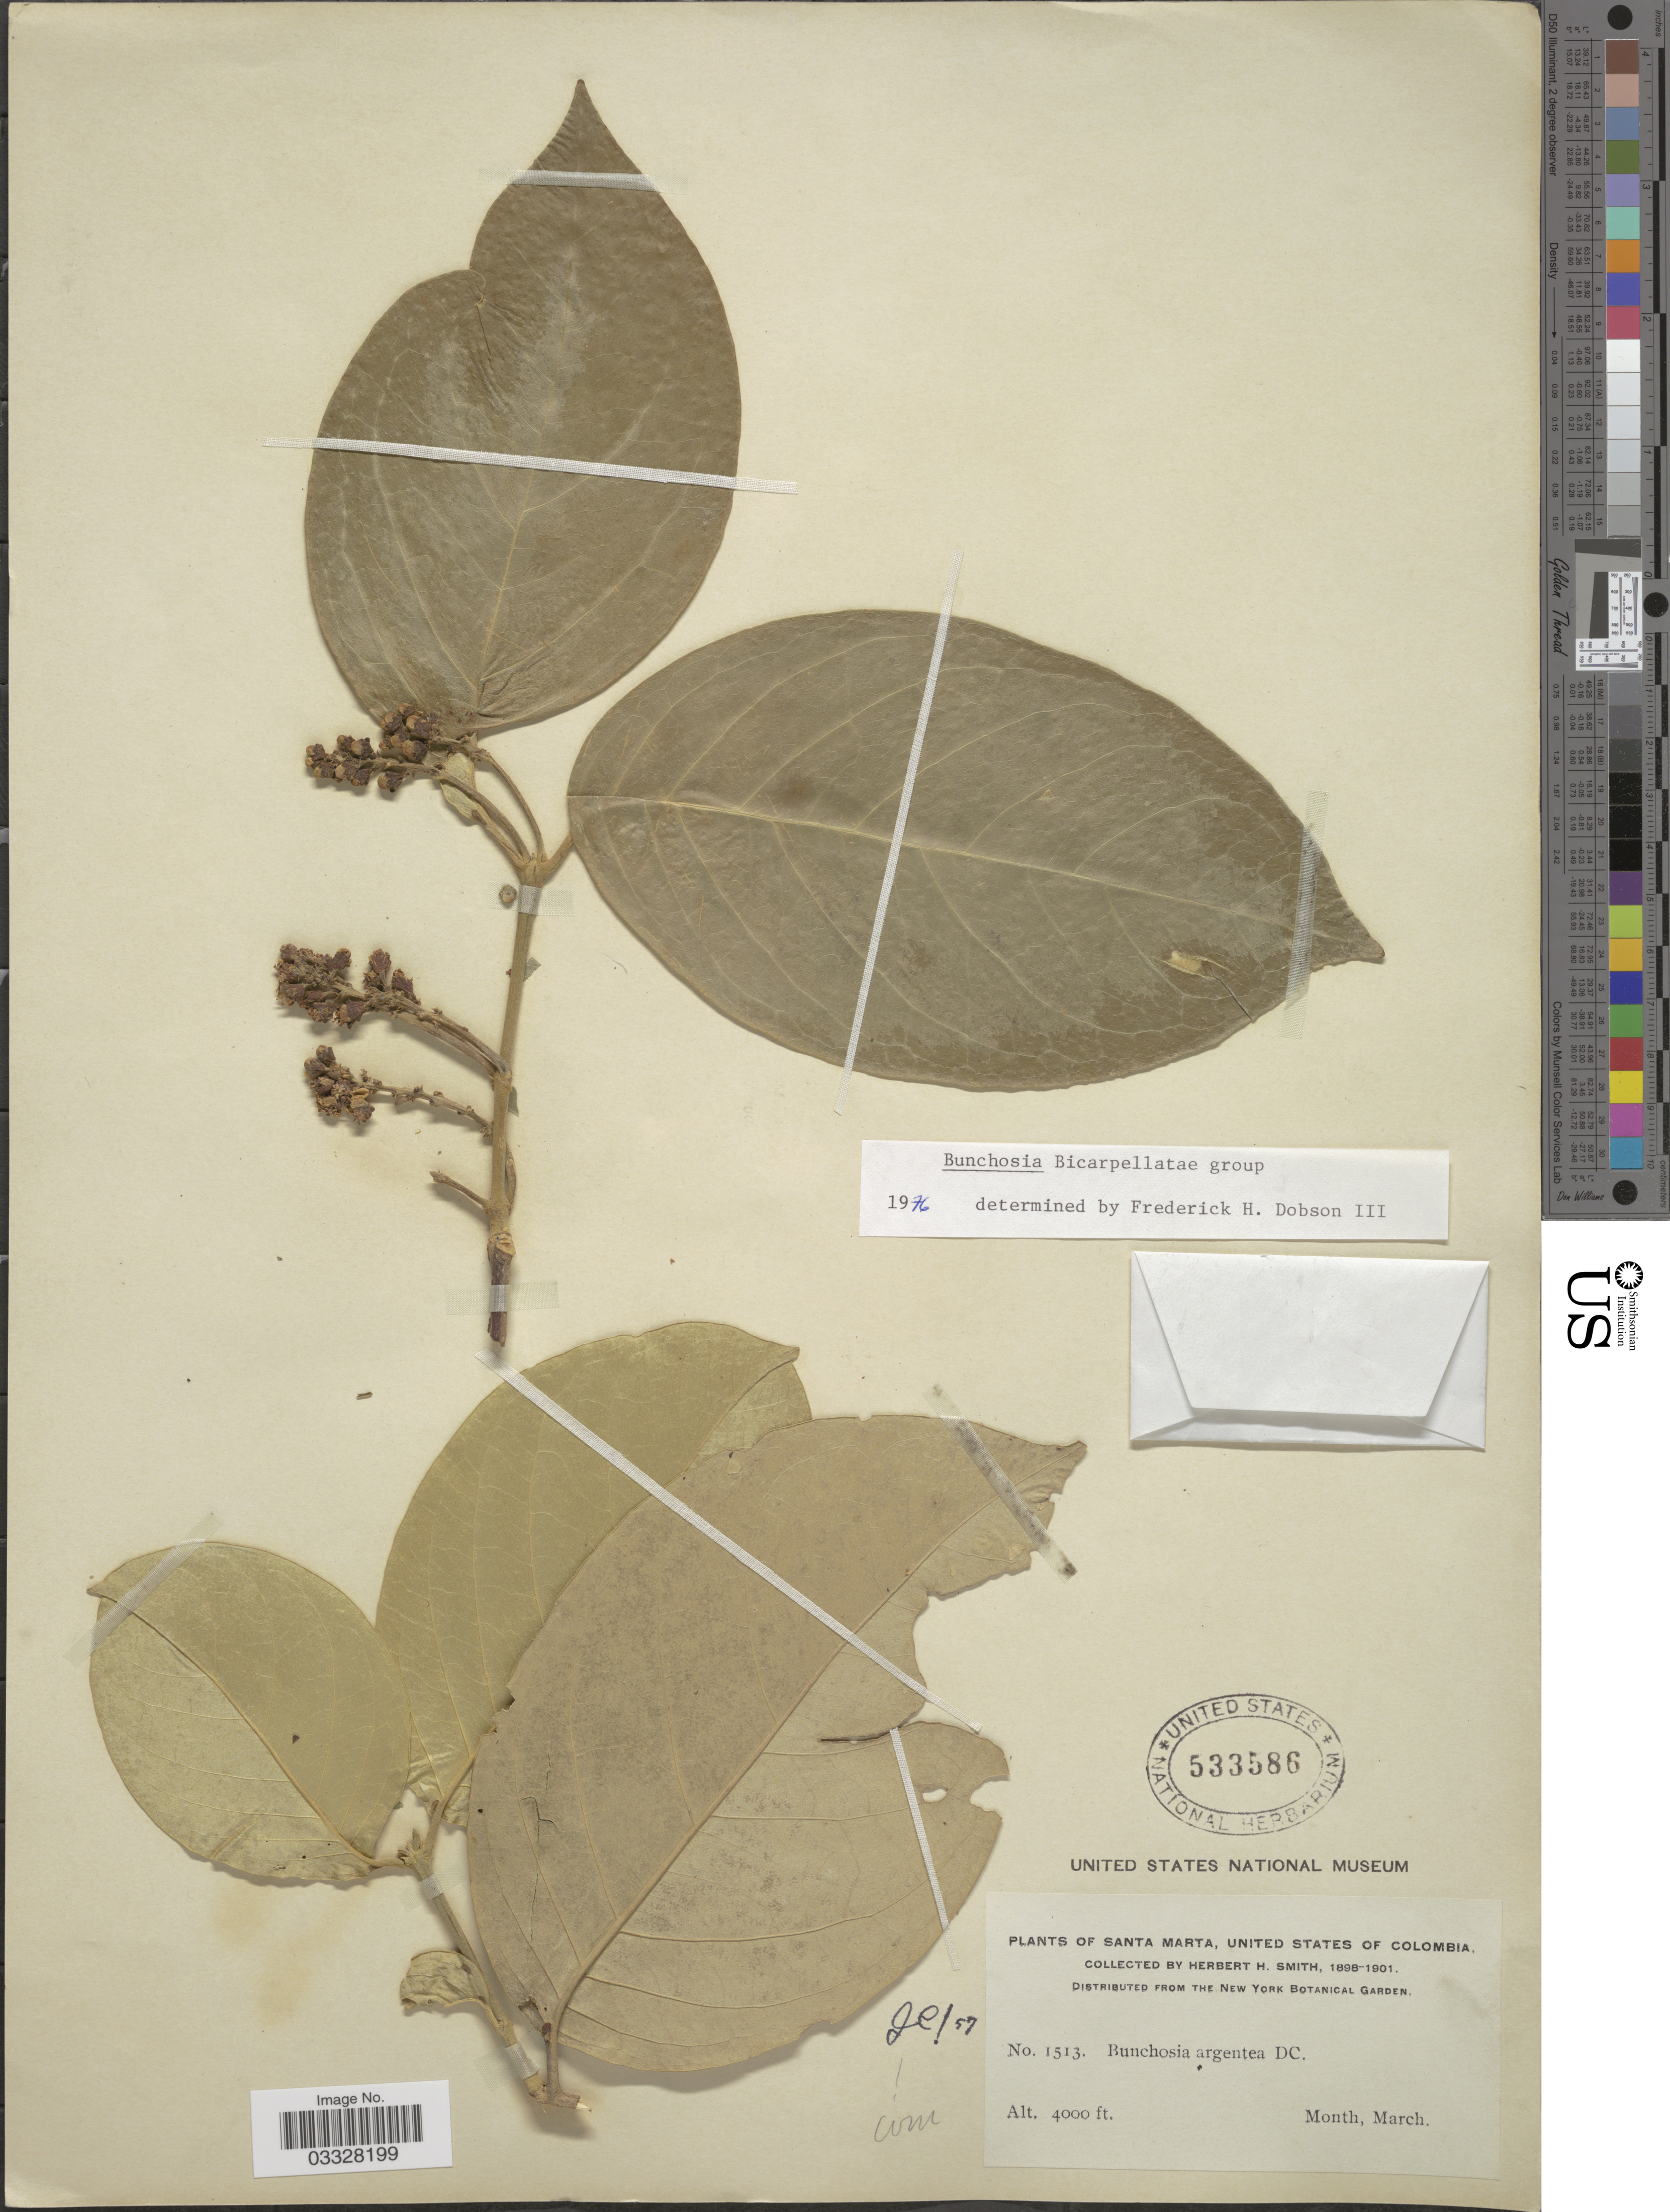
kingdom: Plantae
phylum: Tracheophyta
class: Magnoliopsida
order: Malpighiales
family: Malpighiaceae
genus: Bunchosia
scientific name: Bunchosia argentea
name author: (Jacq.) DC.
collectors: Herbert H. Smith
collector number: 1513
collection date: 1898-03/1901-03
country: Colombia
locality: Santa Marta, United States of Colombia.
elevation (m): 1219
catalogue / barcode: US 533586